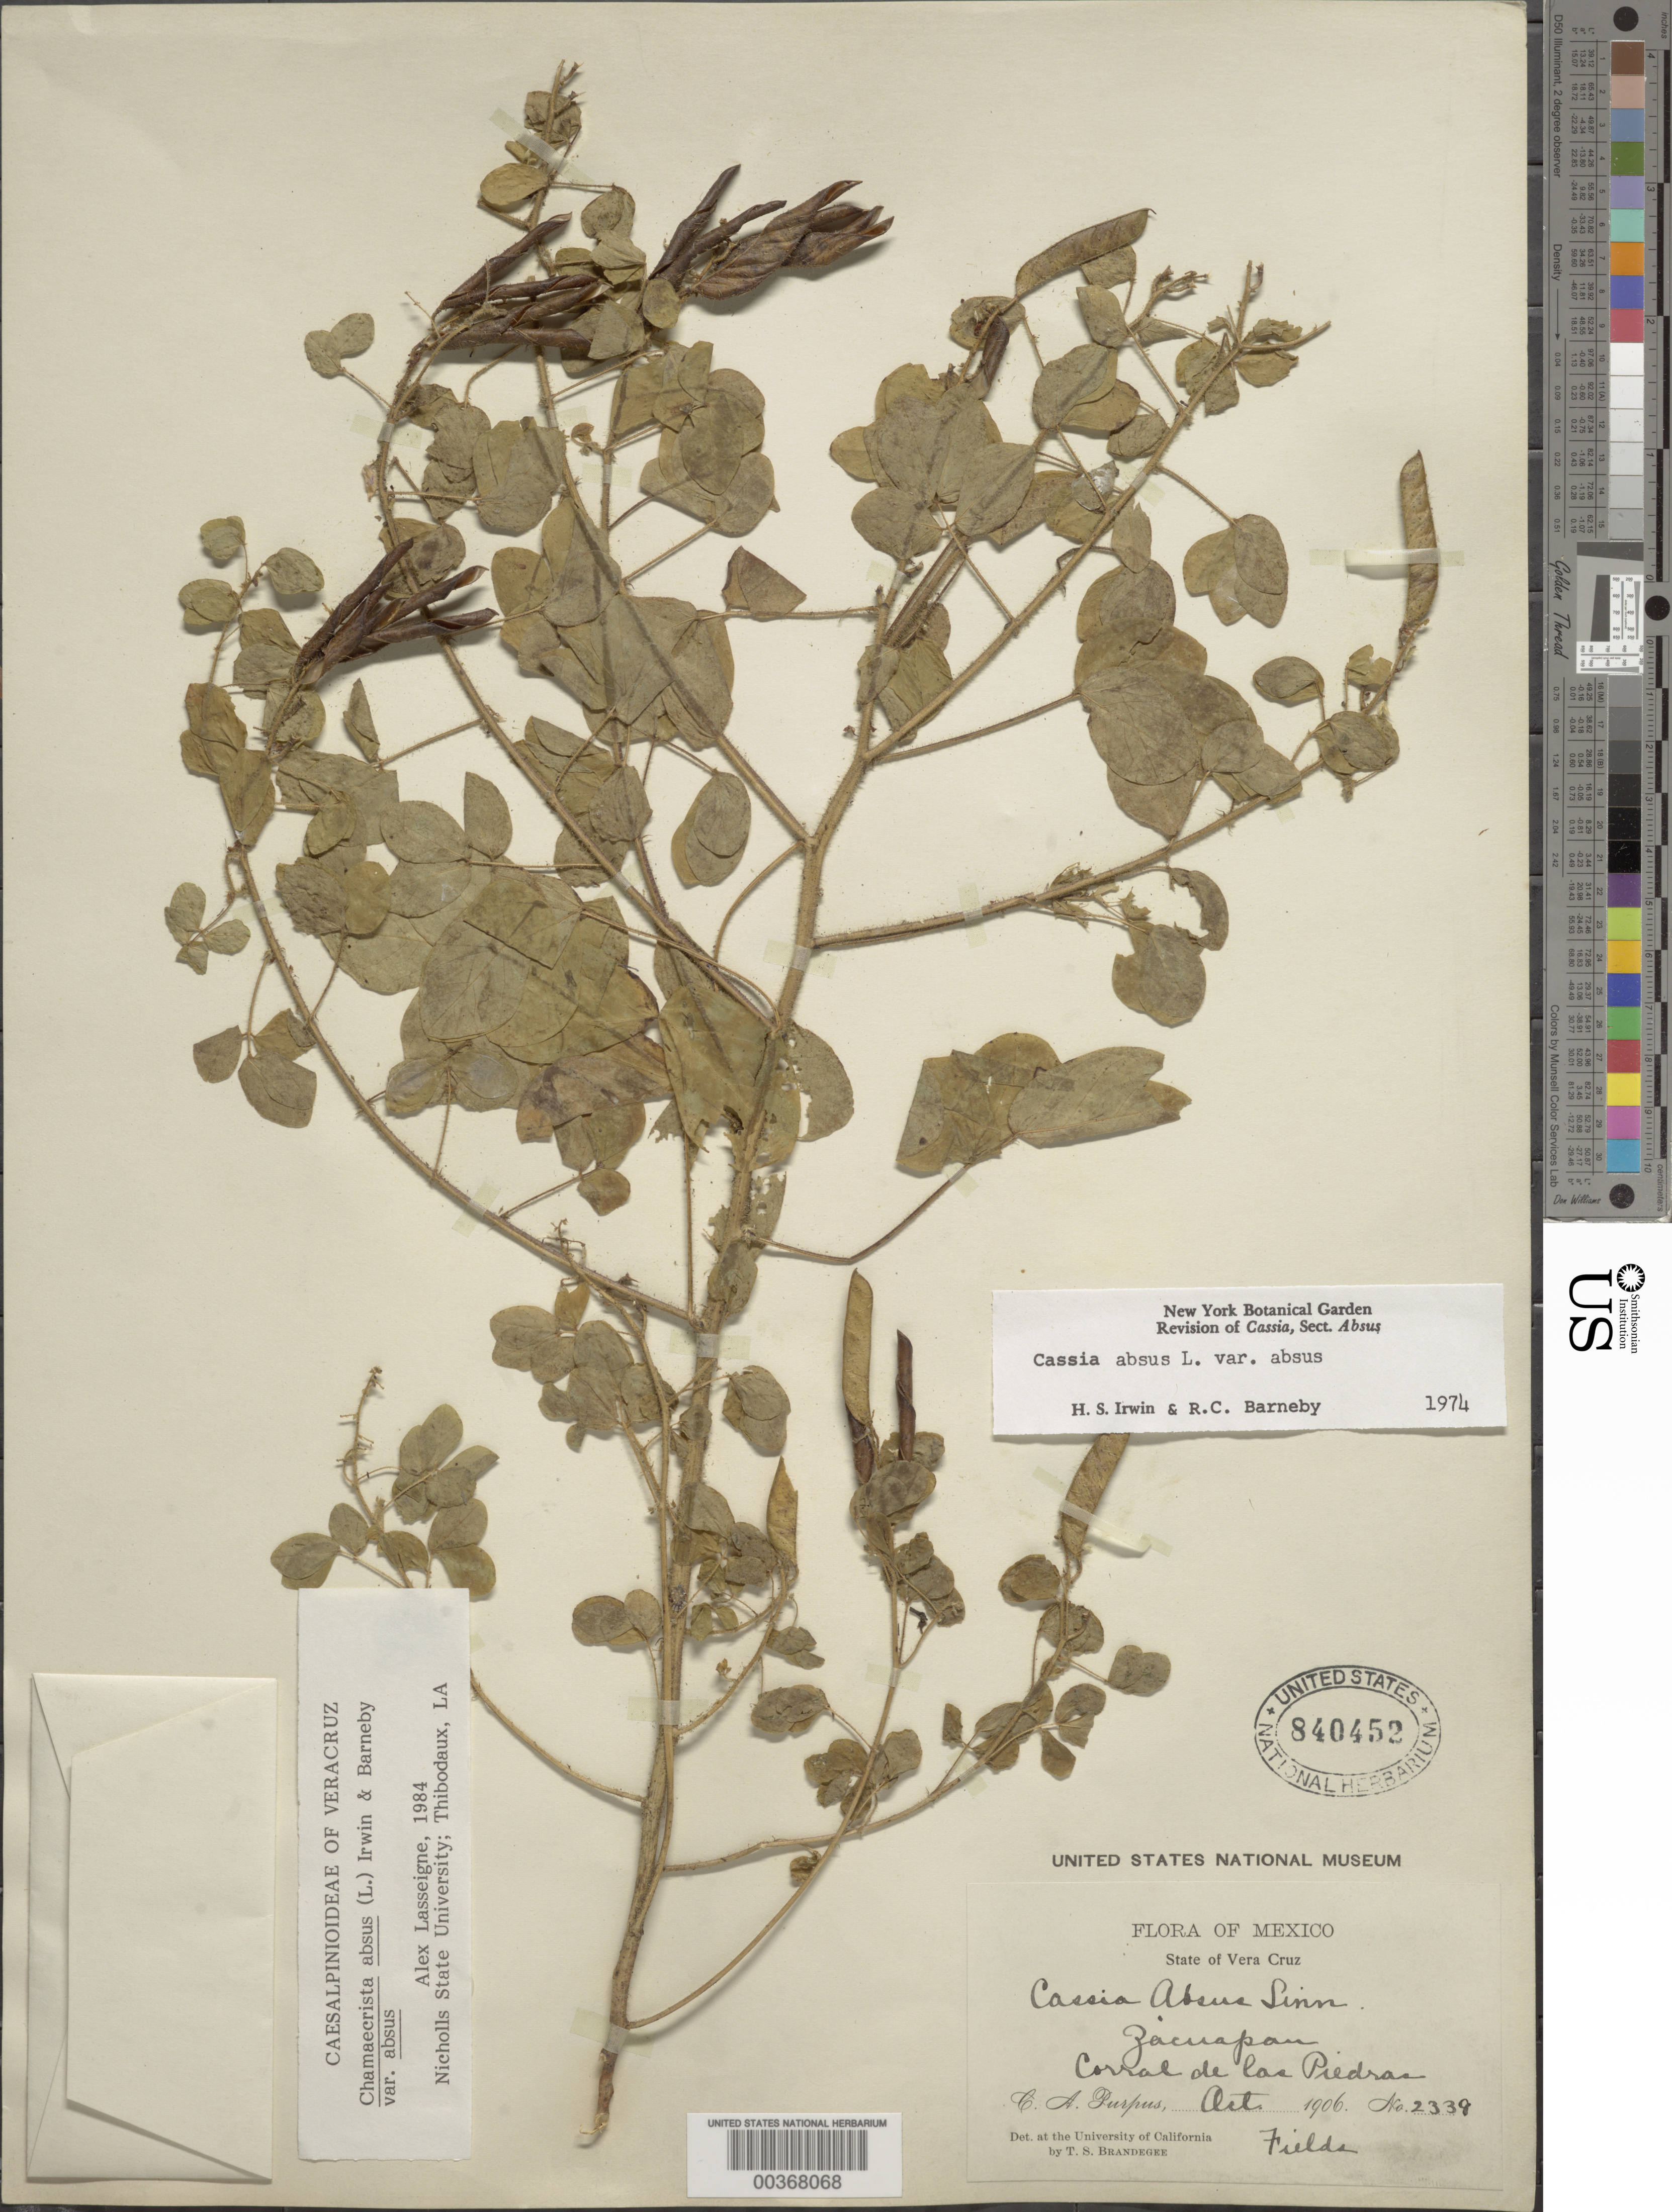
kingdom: Plantae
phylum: Tracheophyta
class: Magnoliopsida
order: Fabales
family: Fabaceae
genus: Chamaecrista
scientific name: Chamaecrista absus var. absus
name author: (L.) H.S. Irwin & Barneby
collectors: T. S. Brandegee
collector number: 2339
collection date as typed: Oct 1906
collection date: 1906-10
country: Mexico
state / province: Veracruz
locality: Corral de Las Piedras; Zacuapan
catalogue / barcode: US 840452